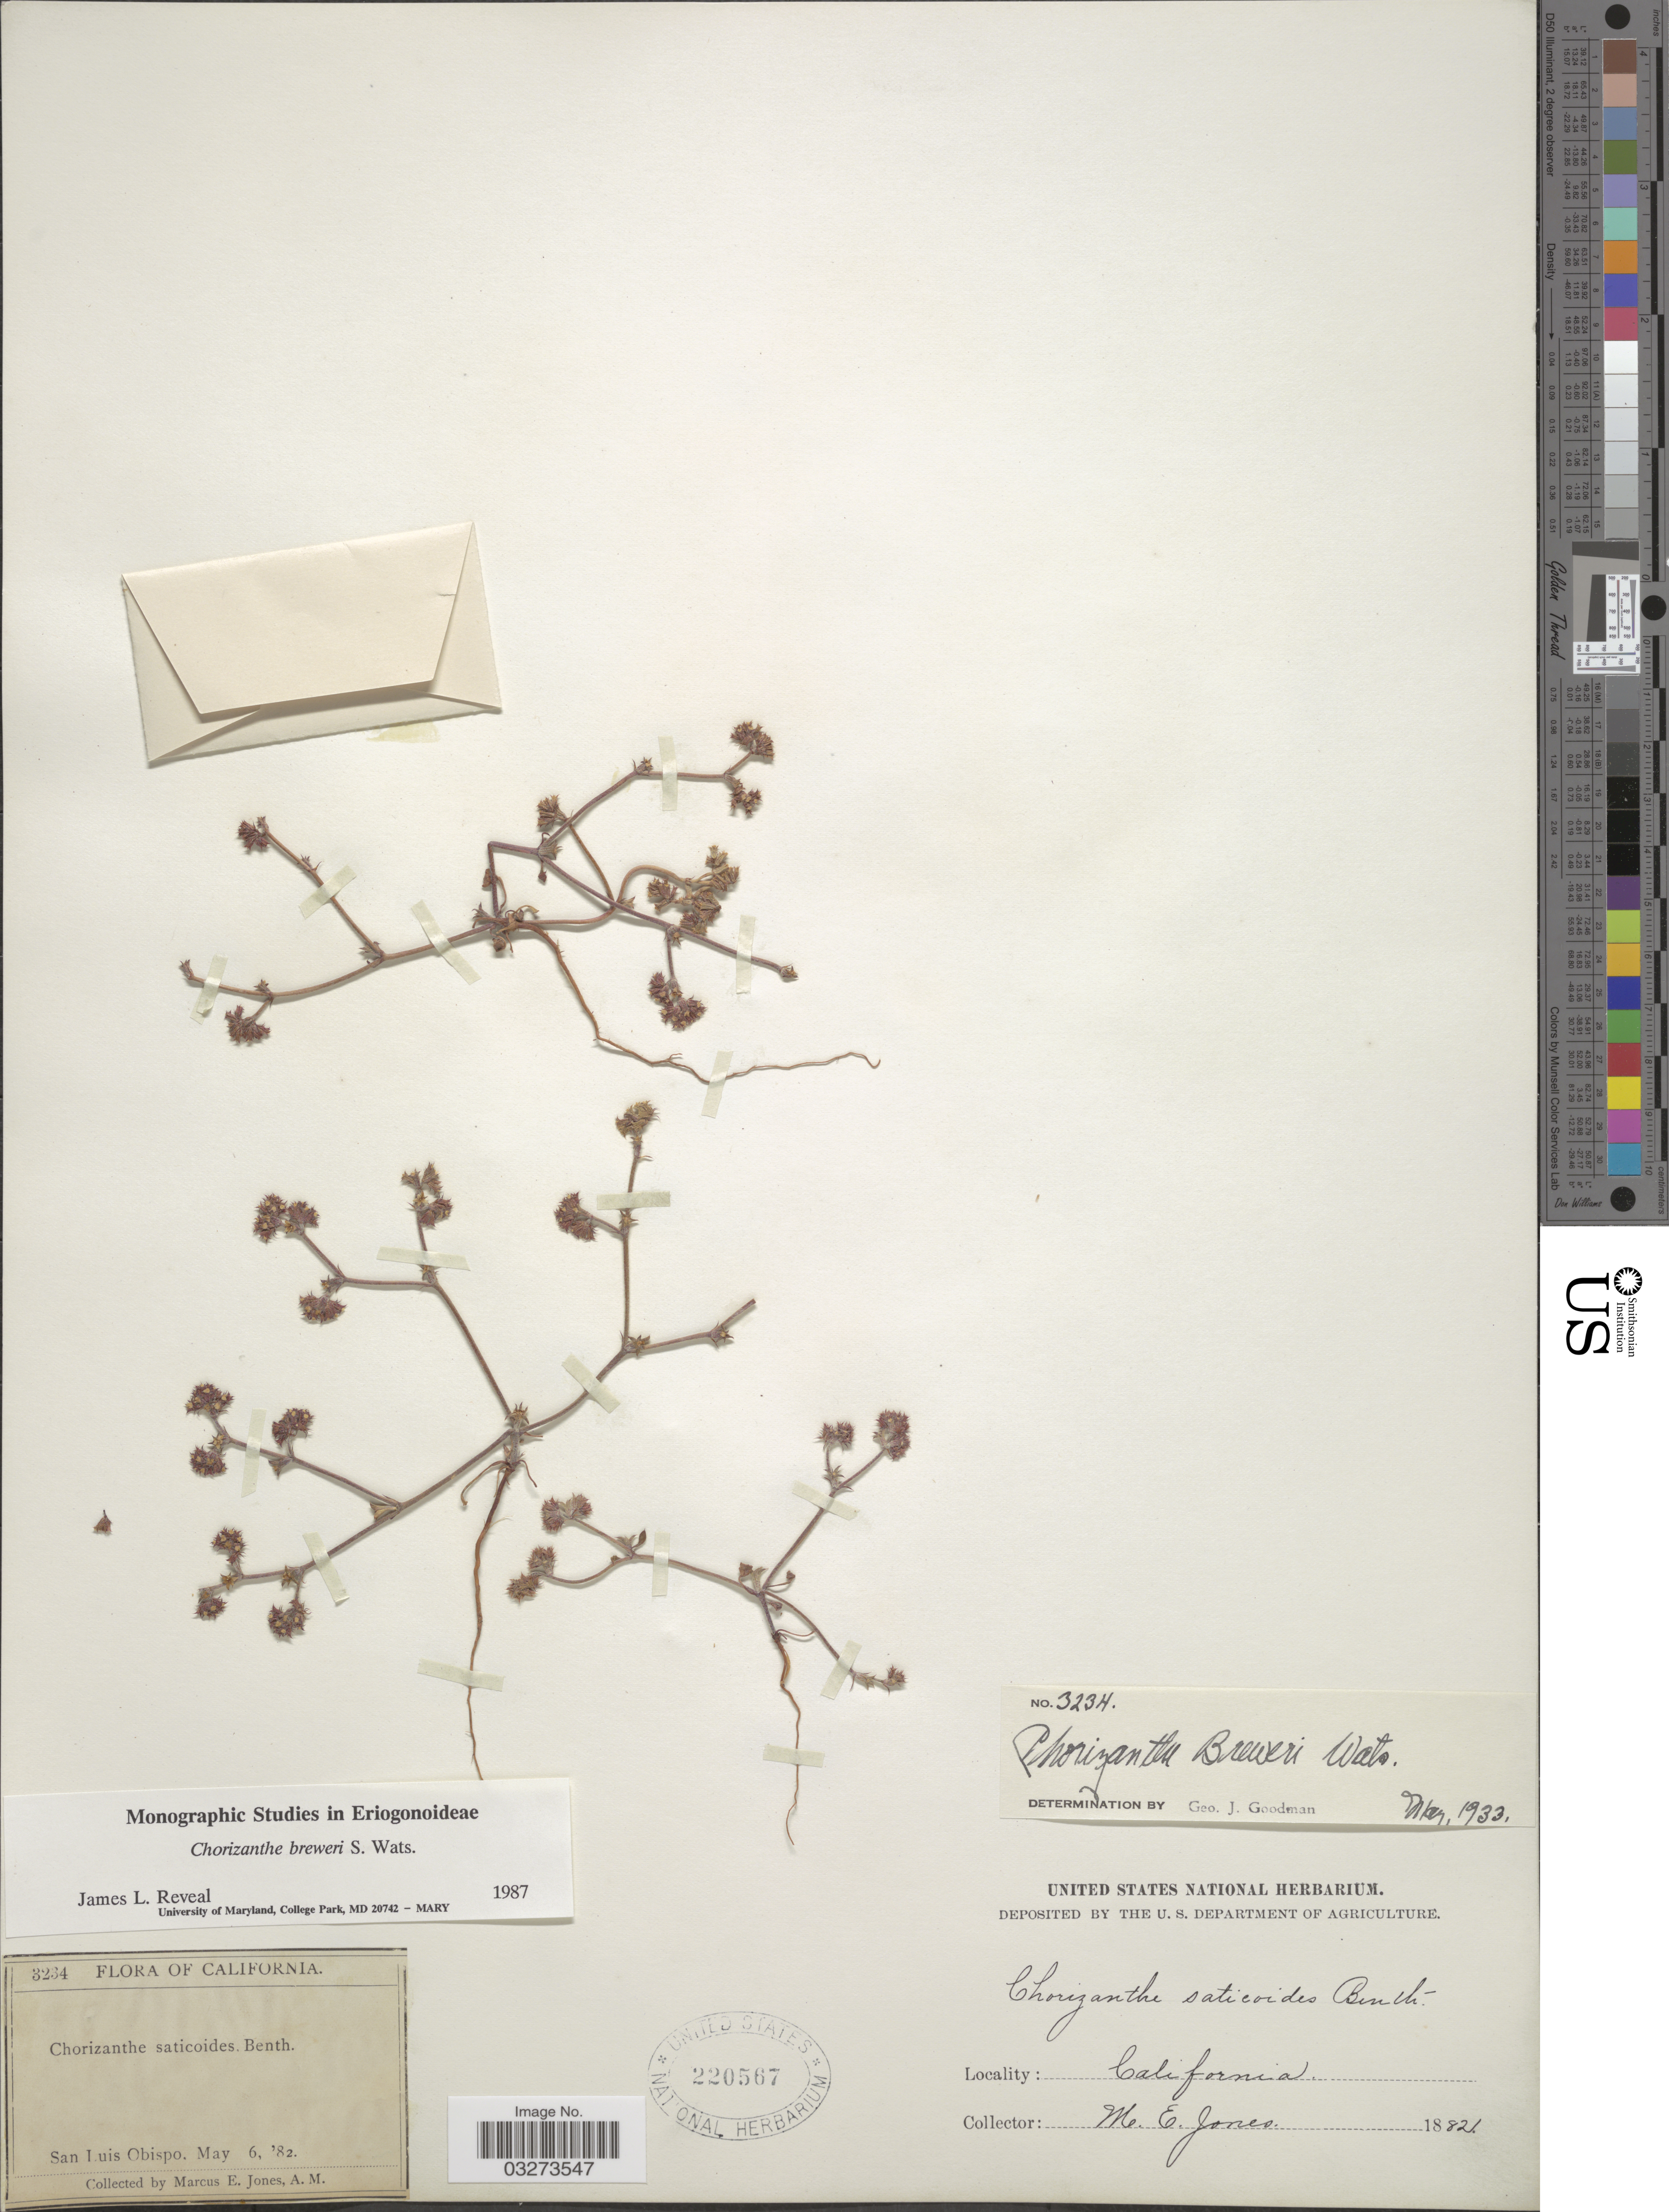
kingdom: Plantae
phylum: Tracheophyta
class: Magnoliopsida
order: Caryophyllales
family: Polygonaceae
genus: Chorizanthe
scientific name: Chorizanthe breweri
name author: S. Watson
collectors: M. E. Jones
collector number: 3234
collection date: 1882-05-06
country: United States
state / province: California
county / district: San Luis Obispo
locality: San Luis Obispo.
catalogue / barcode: US 220567